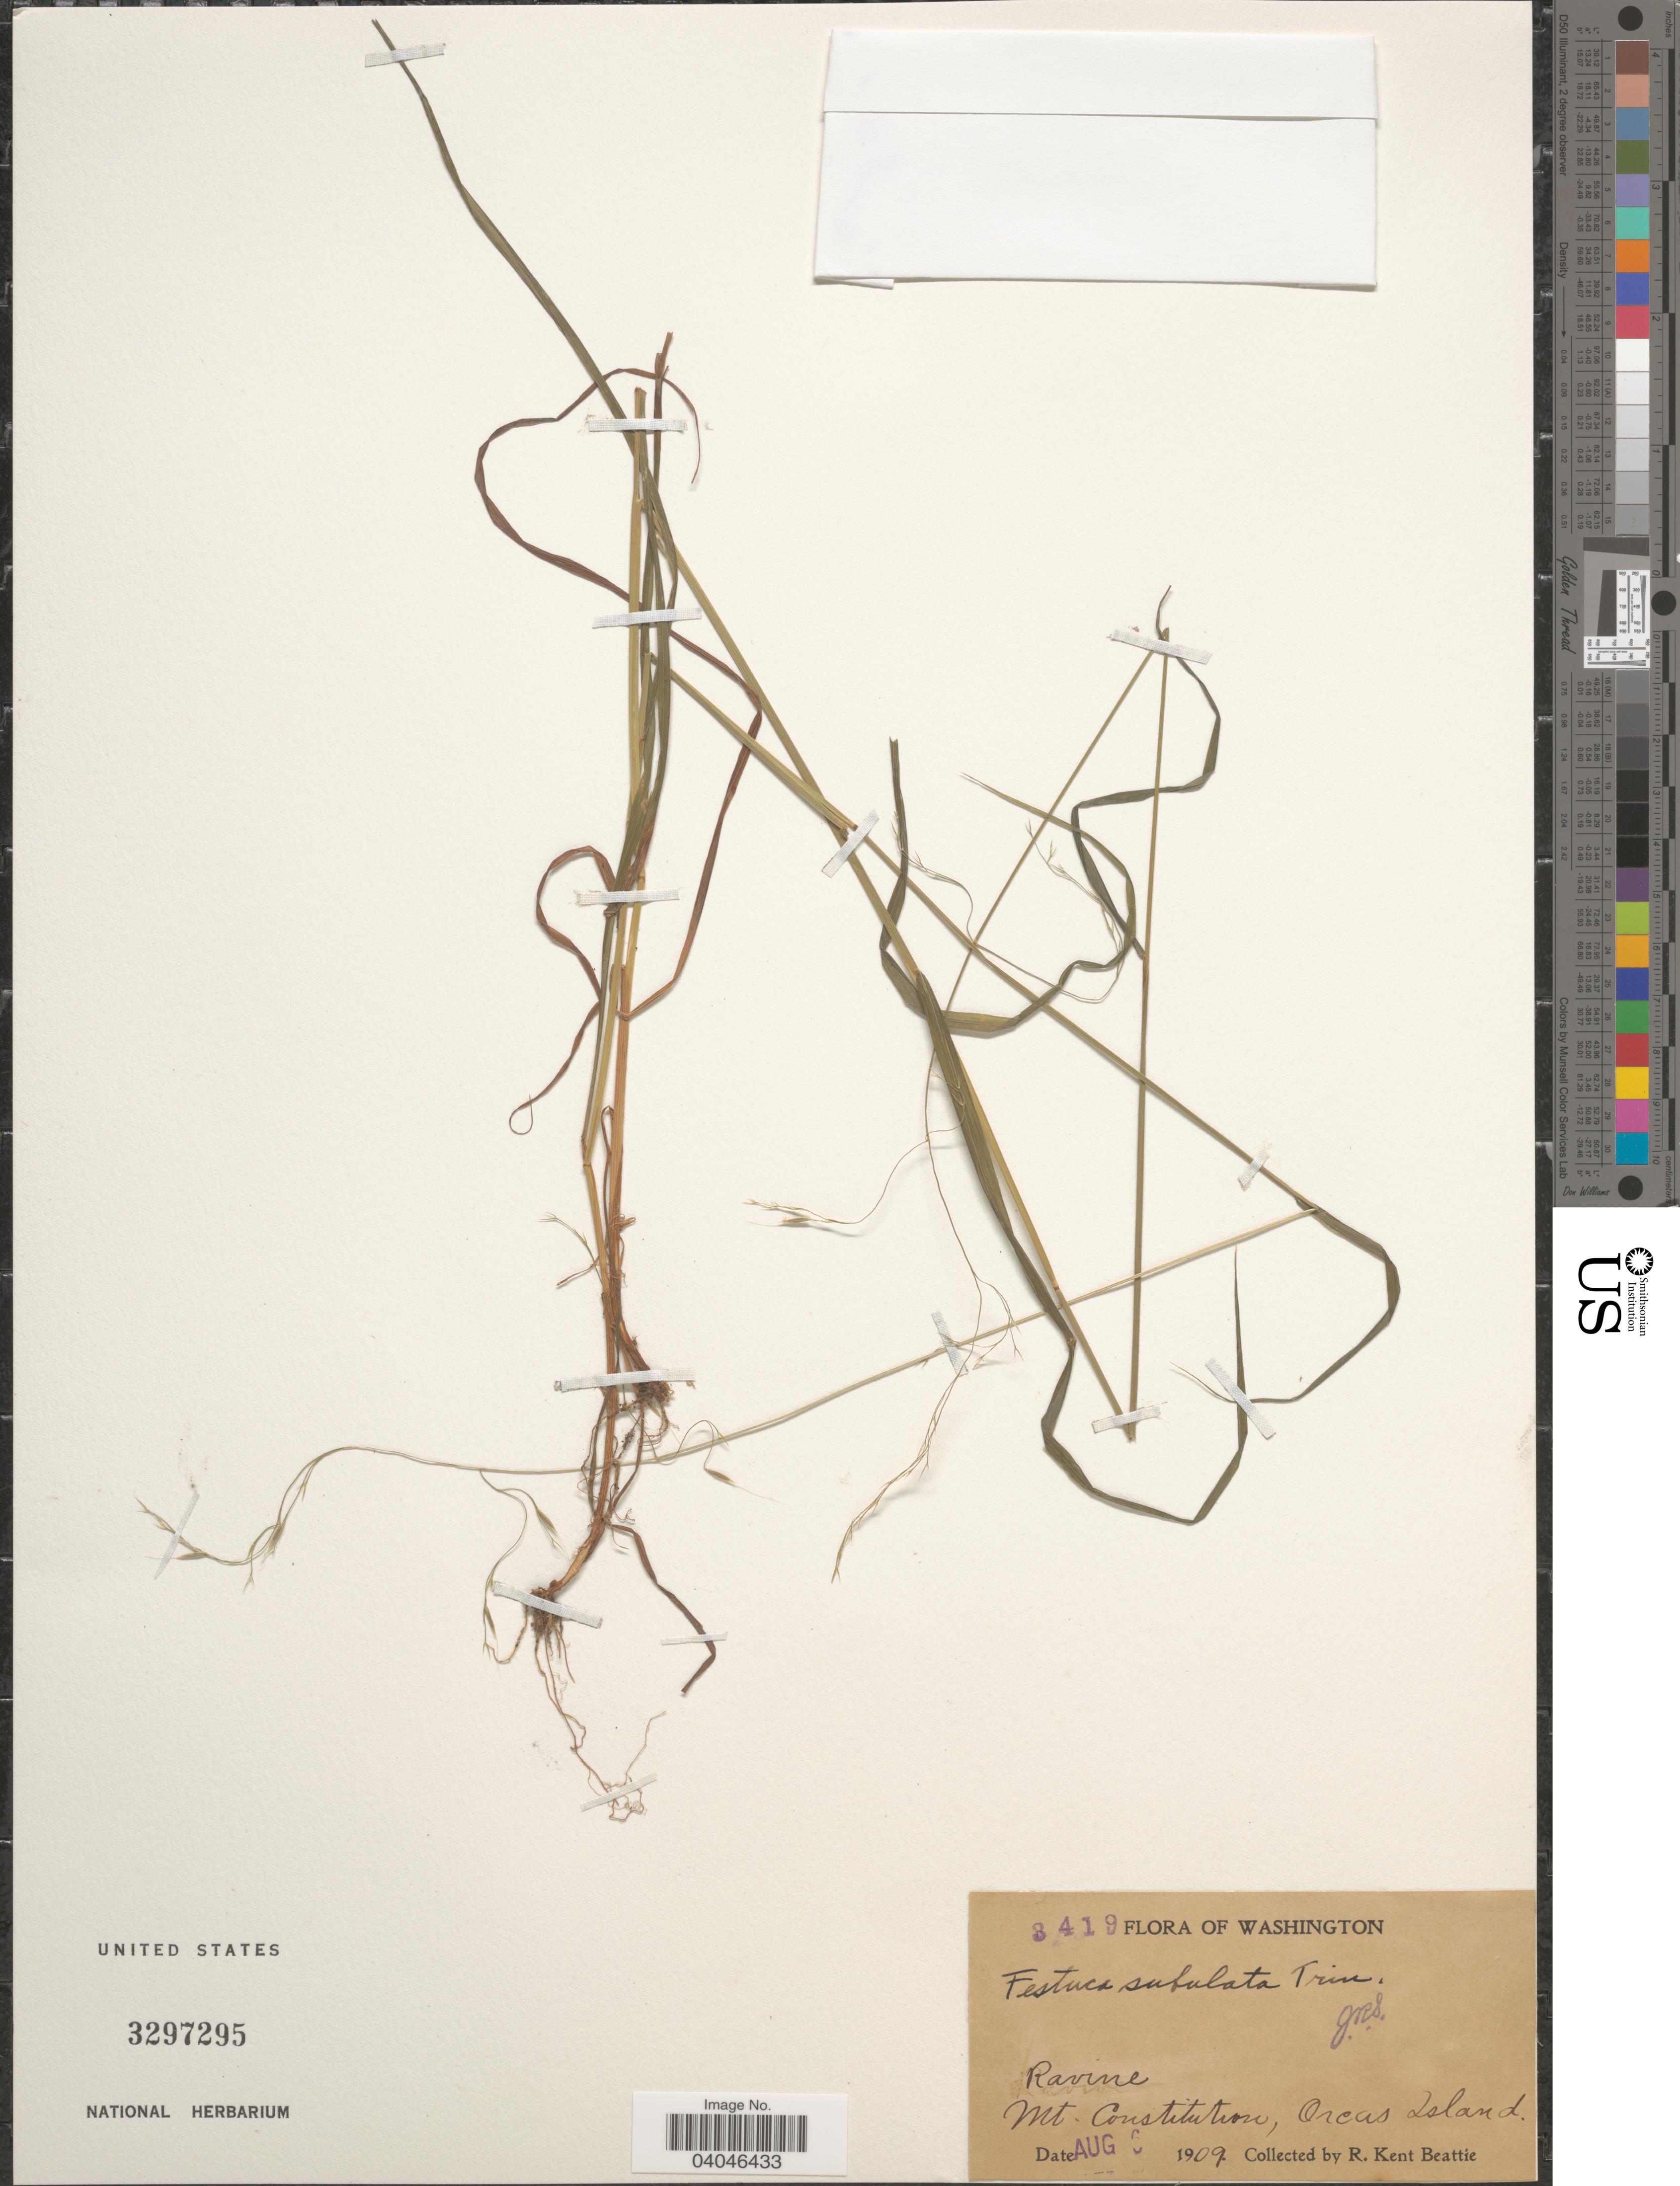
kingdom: Plantae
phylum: Tracheophyta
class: Liliopsida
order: Poales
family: Poaceae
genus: Festuca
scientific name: Festuca subulata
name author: Trin.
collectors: R. K. Beattie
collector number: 3419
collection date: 1909-08-06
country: United States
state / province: Washington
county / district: San Juan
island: Orcas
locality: Mt. Constitution, Orcas Island.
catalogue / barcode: US 3297295